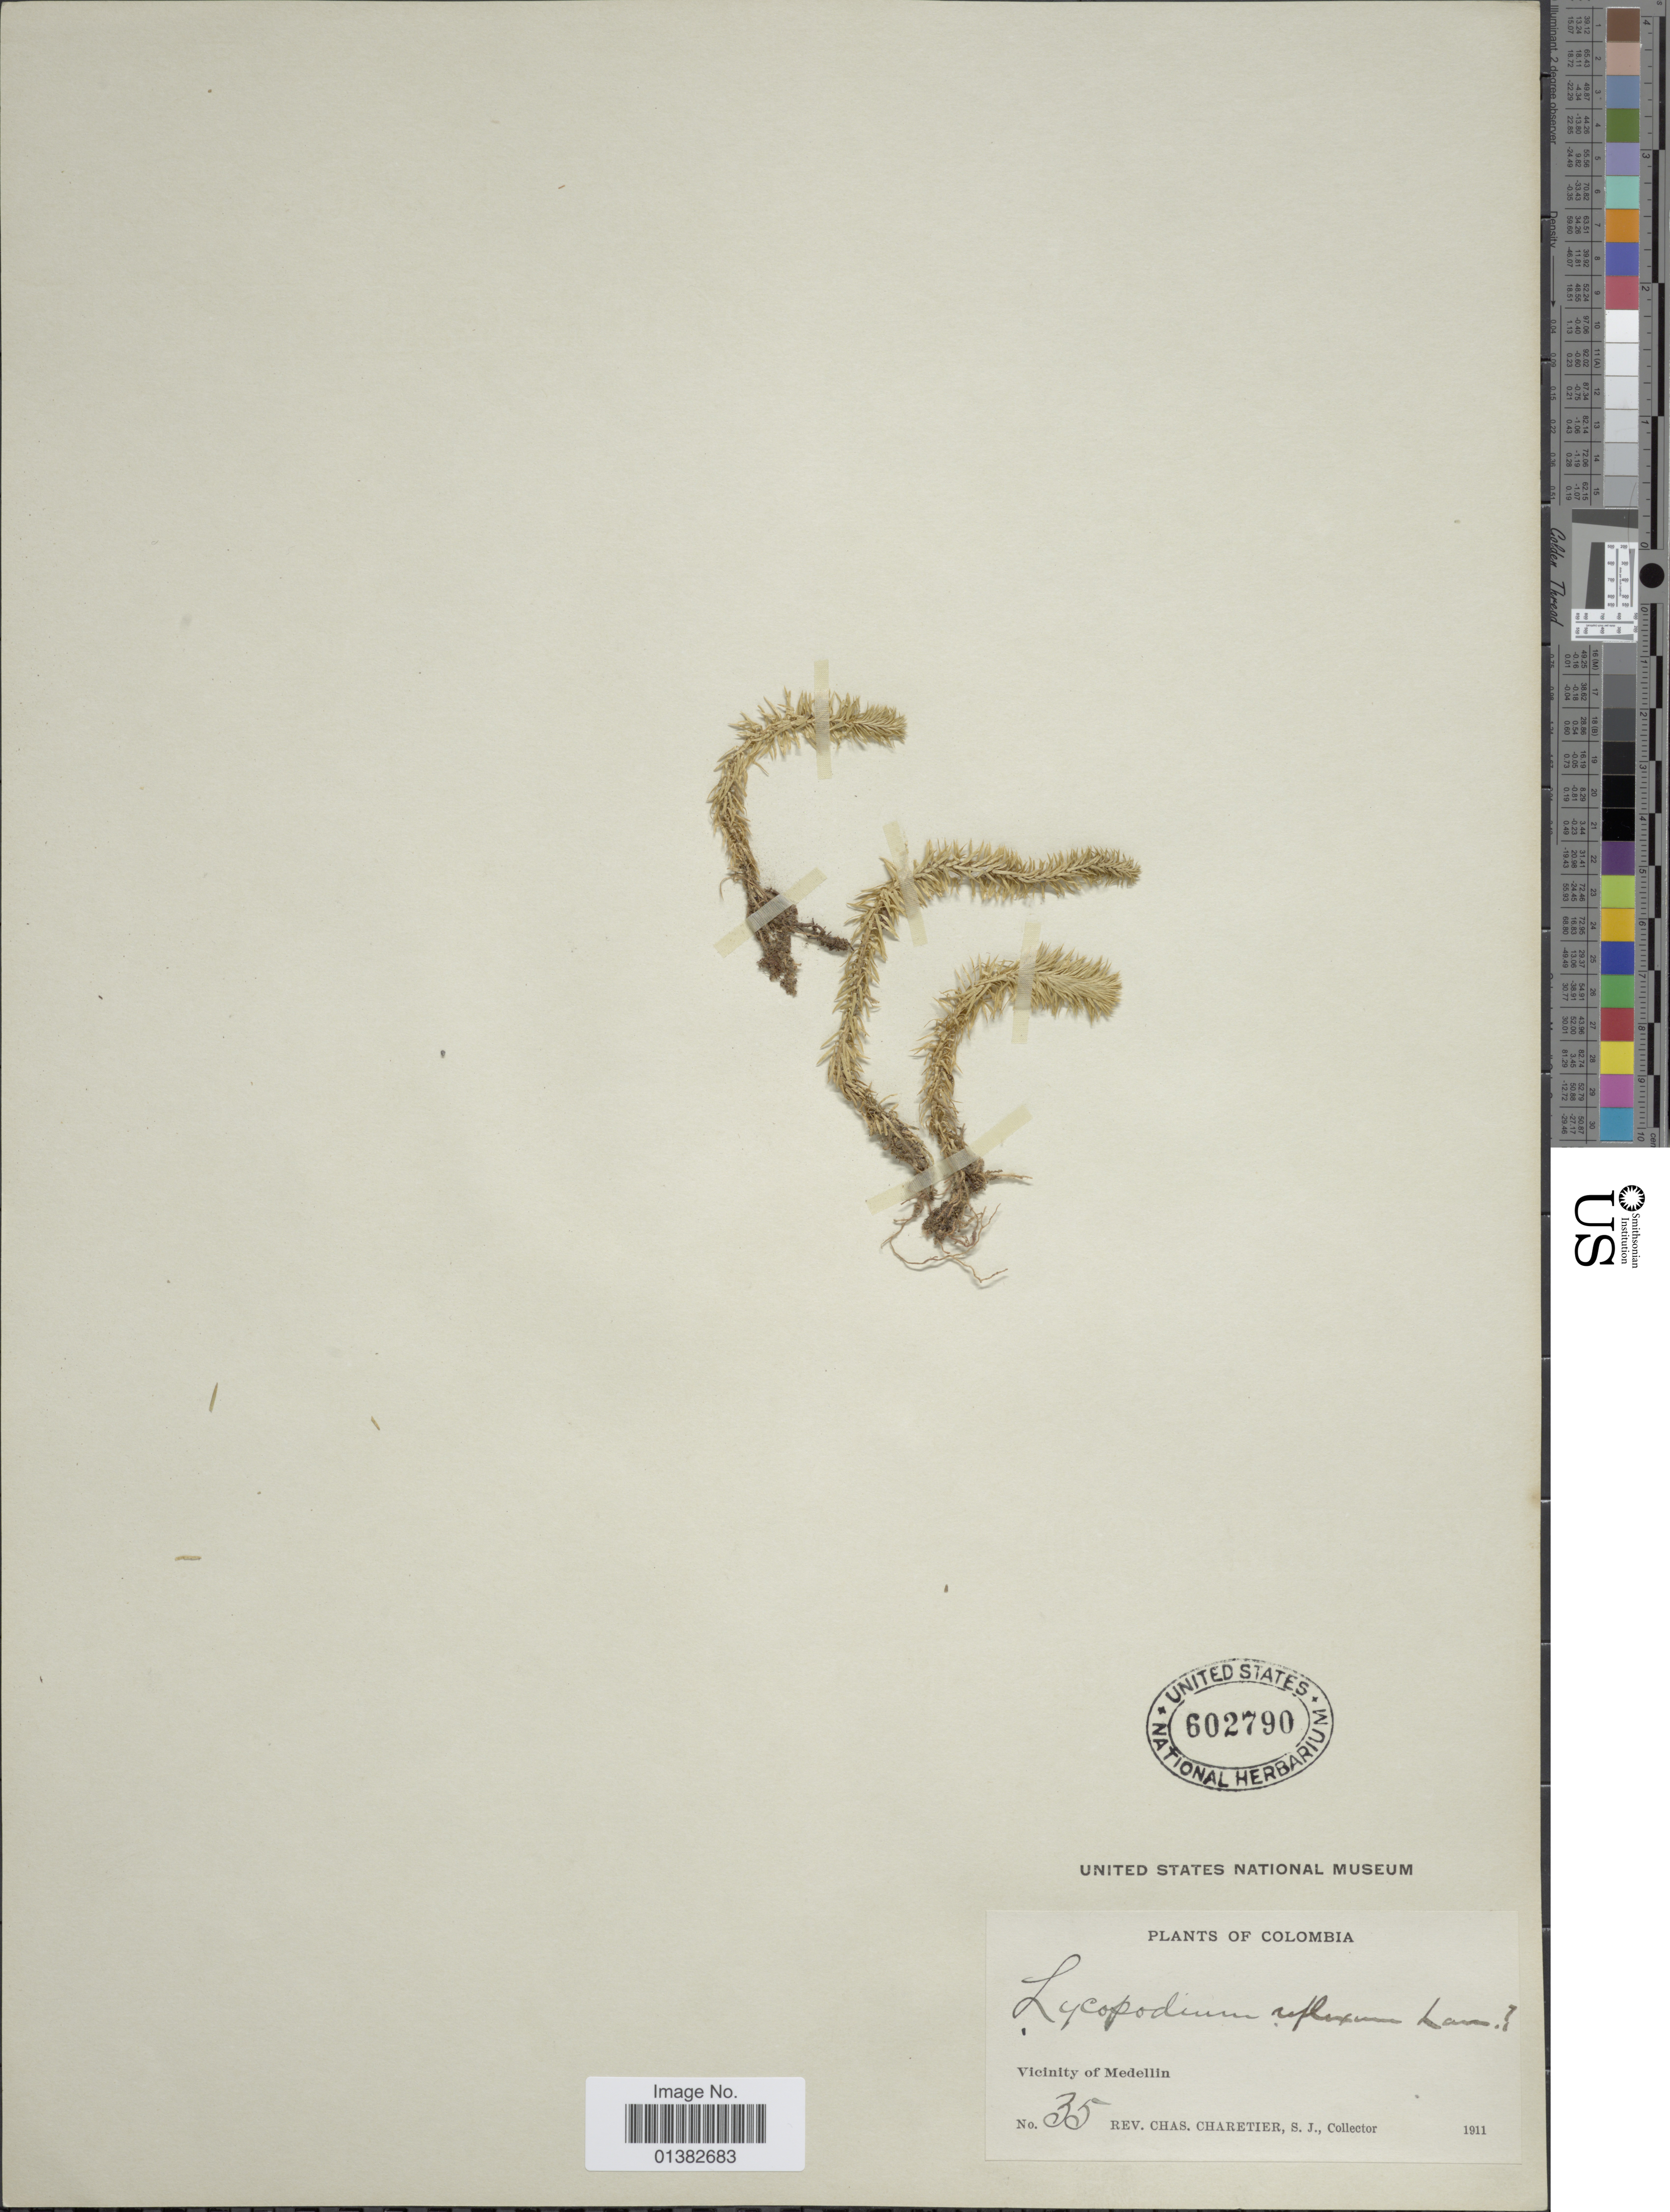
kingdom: Plantae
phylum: Tracheophyta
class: Lycopodiopsida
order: Lycopodiales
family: Lycopodiaceae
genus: Phlegmariurus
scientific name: Phlegmariurus reflexus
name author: (Lam.) B. Øllg.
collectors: C. Charetier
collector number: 35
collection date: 1911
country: Colombia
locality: Vicinity of Medellin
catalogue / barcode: US 602790